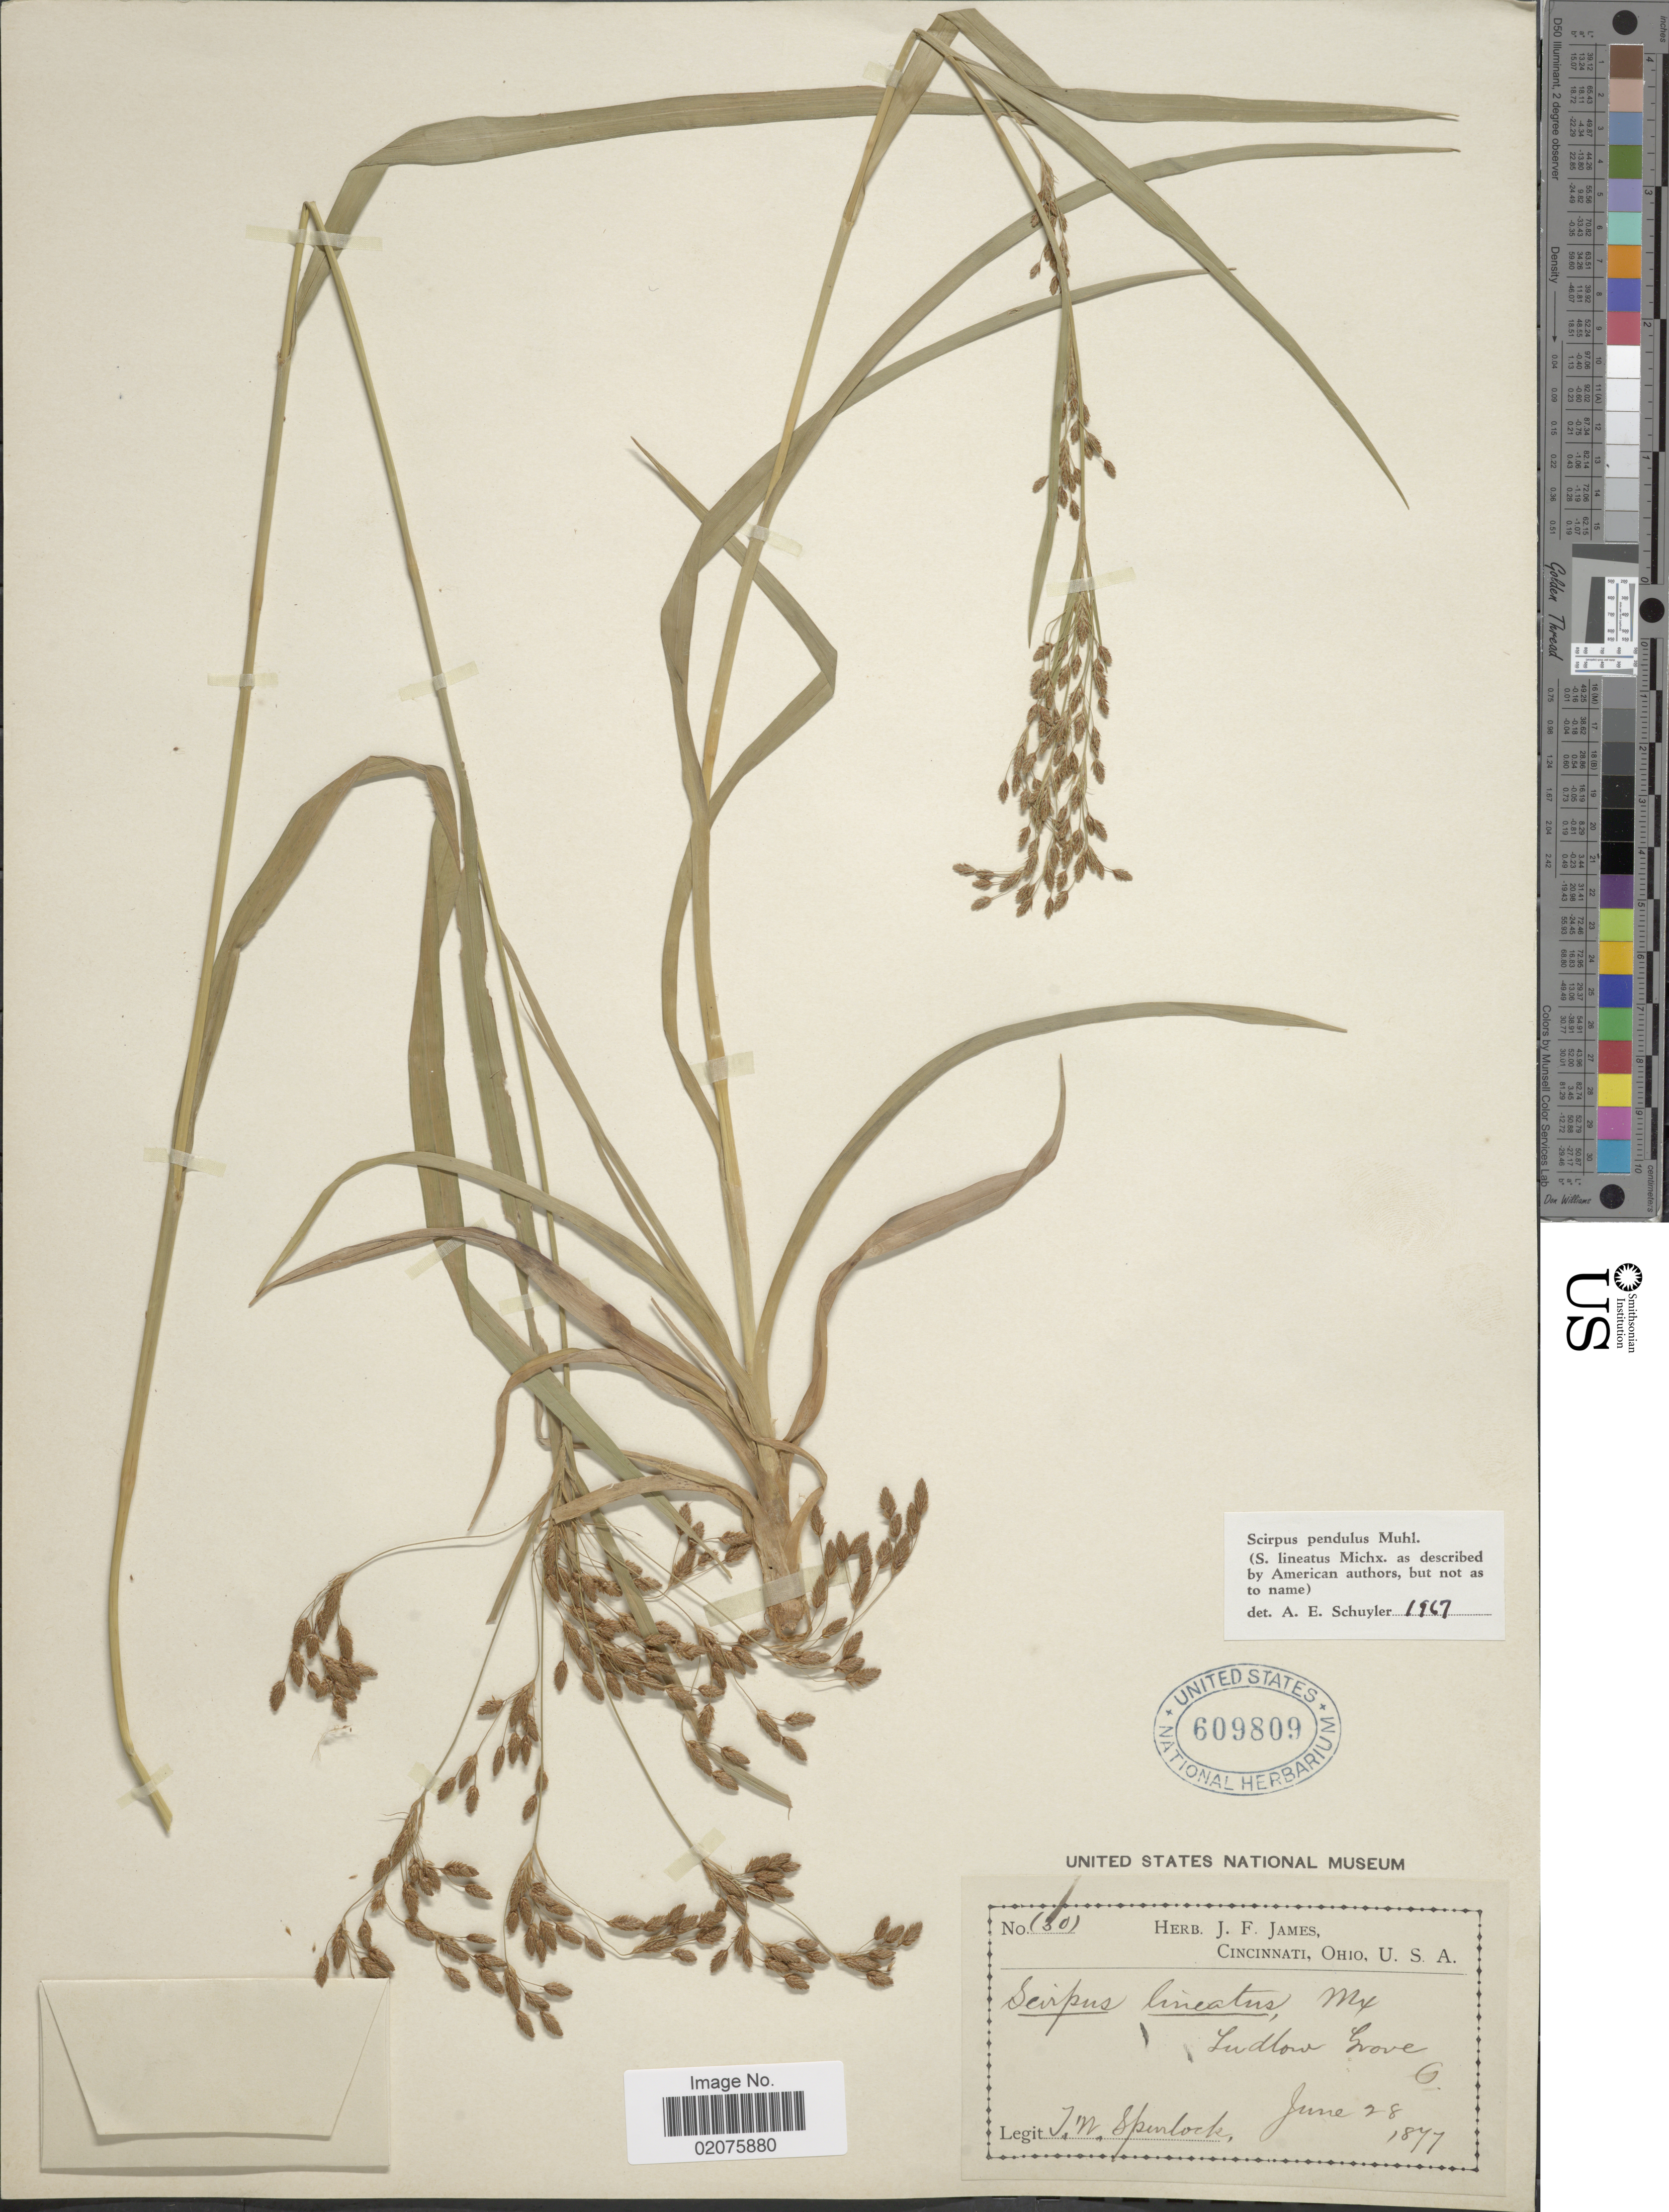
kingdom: Plantae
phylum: Tracheophyta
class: Liliopsida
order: Poales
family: Cyperaceae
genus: Scirpus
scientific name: Scirpus pendulus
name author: Muhl.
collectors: J. Sperlock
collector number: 30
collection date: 1877-06-28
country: United States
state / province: Ohio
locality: Ludlow Grove, O.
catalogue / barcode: US 609809